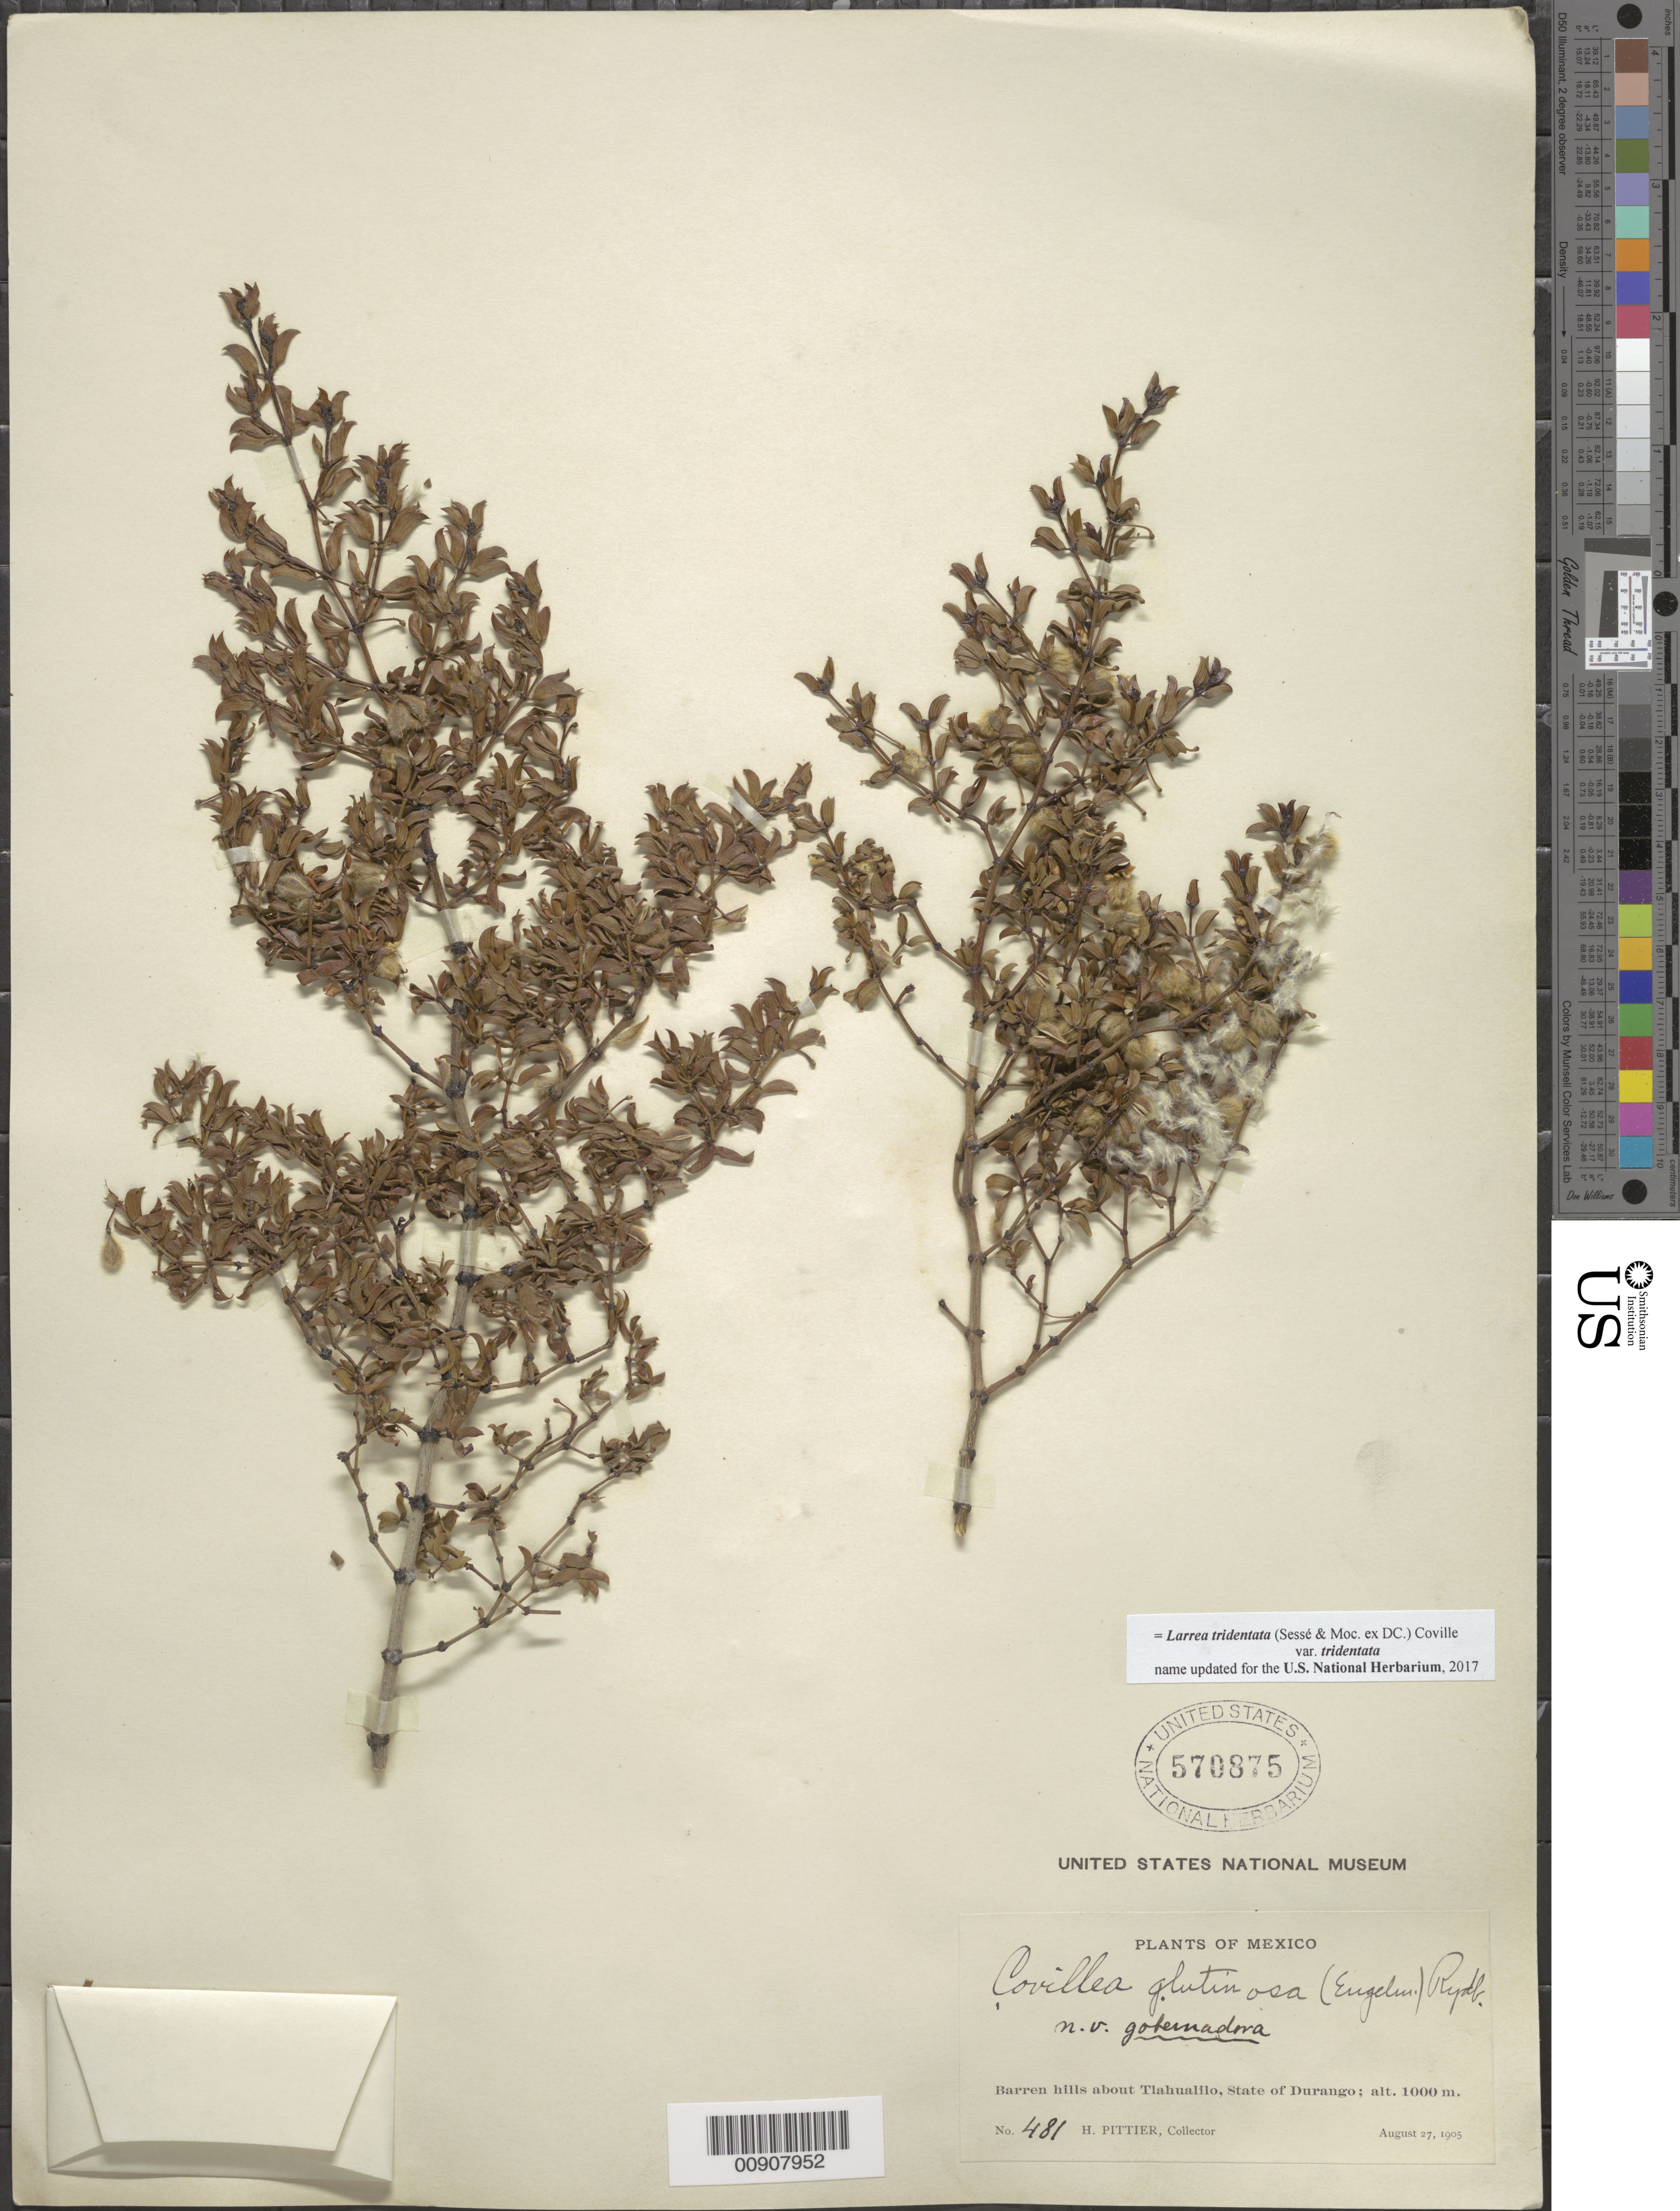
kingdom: Plantae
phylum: Tracheophyta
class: Magnoliopsida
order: Zygophyllales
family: Zygophyllaceae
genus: Larrea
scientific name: Larrea tridentata var. tridentata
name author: (Sessé & Moc. ex DC.) Coville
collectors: H. F. Pittier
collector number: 481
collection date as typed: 27 Aug 1905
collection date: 1905-08-27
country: Mexico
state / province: Durango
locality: About Tlahualilo, State of Durango.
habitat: Barren hills.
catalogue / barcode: US 570875